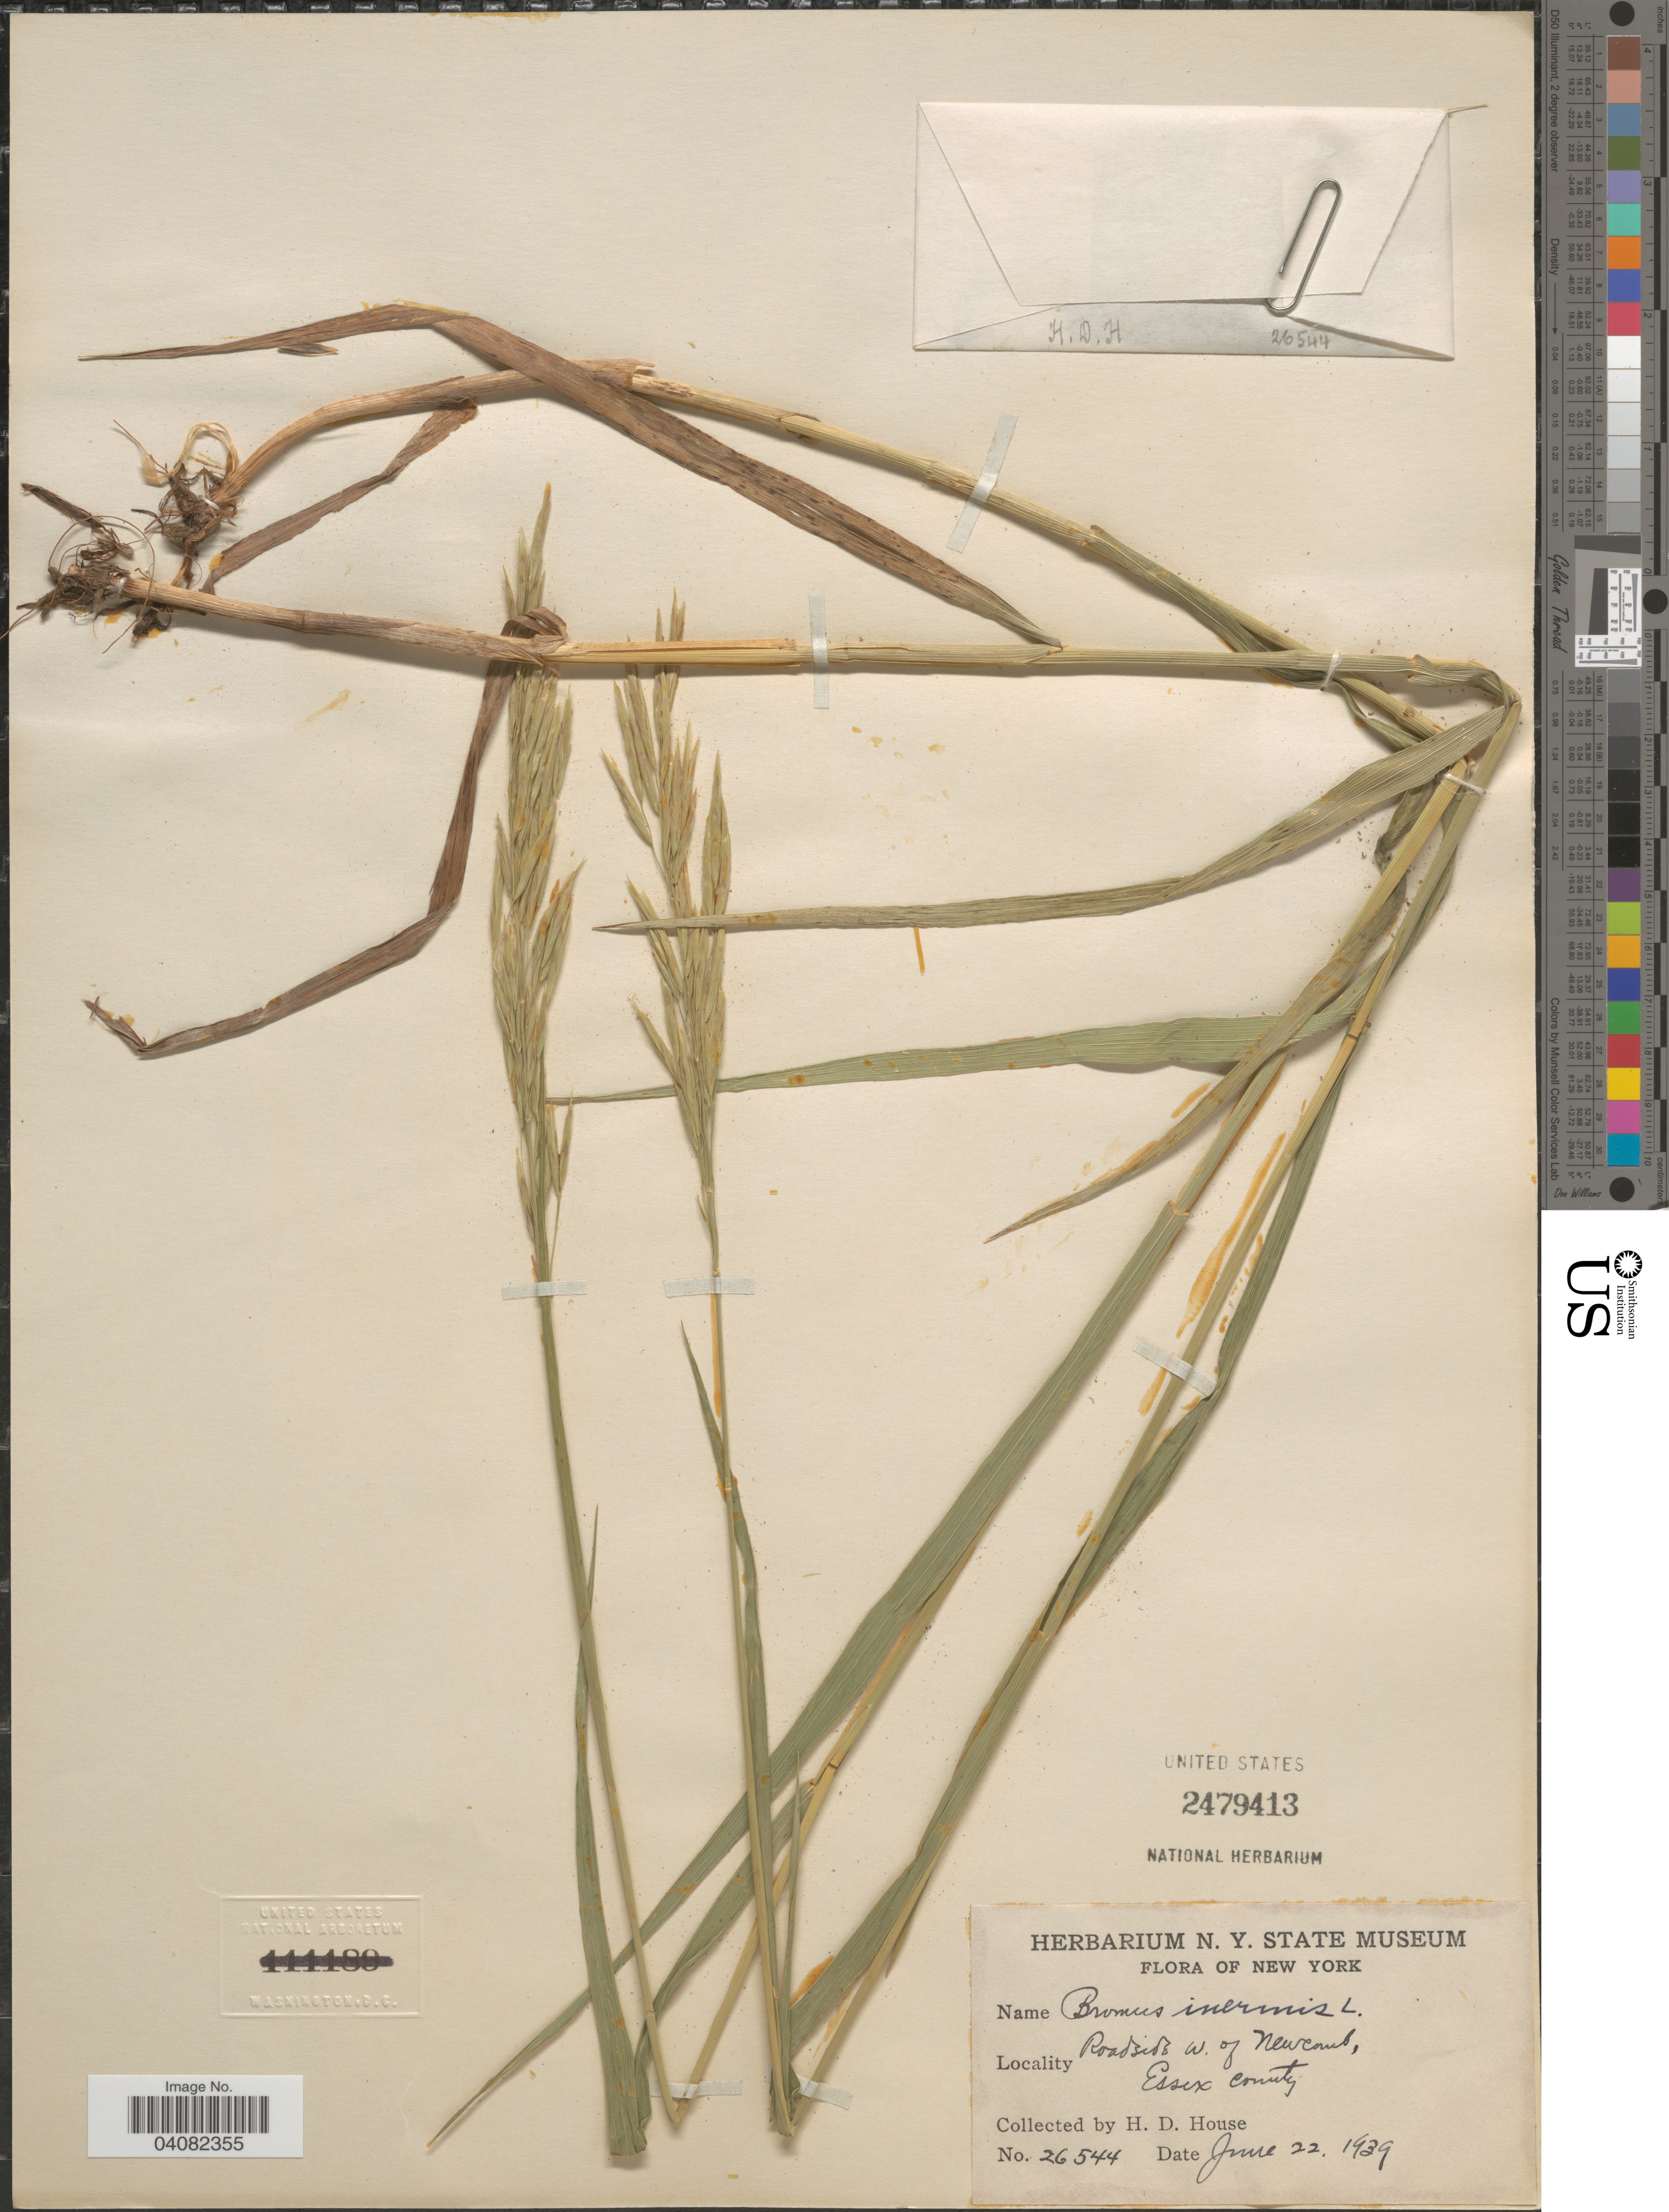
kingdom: Plantae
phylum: Tracheophyta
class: Liliopsida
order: Poales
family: Poaceae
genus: Bromus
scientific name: Bromus inermis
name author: Leyss.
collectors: H. D. House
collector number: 26544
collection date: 1939-06-22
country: United States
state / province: New York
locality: Roadside W. of Newcomb, Essex County.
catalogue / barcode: US 2479413